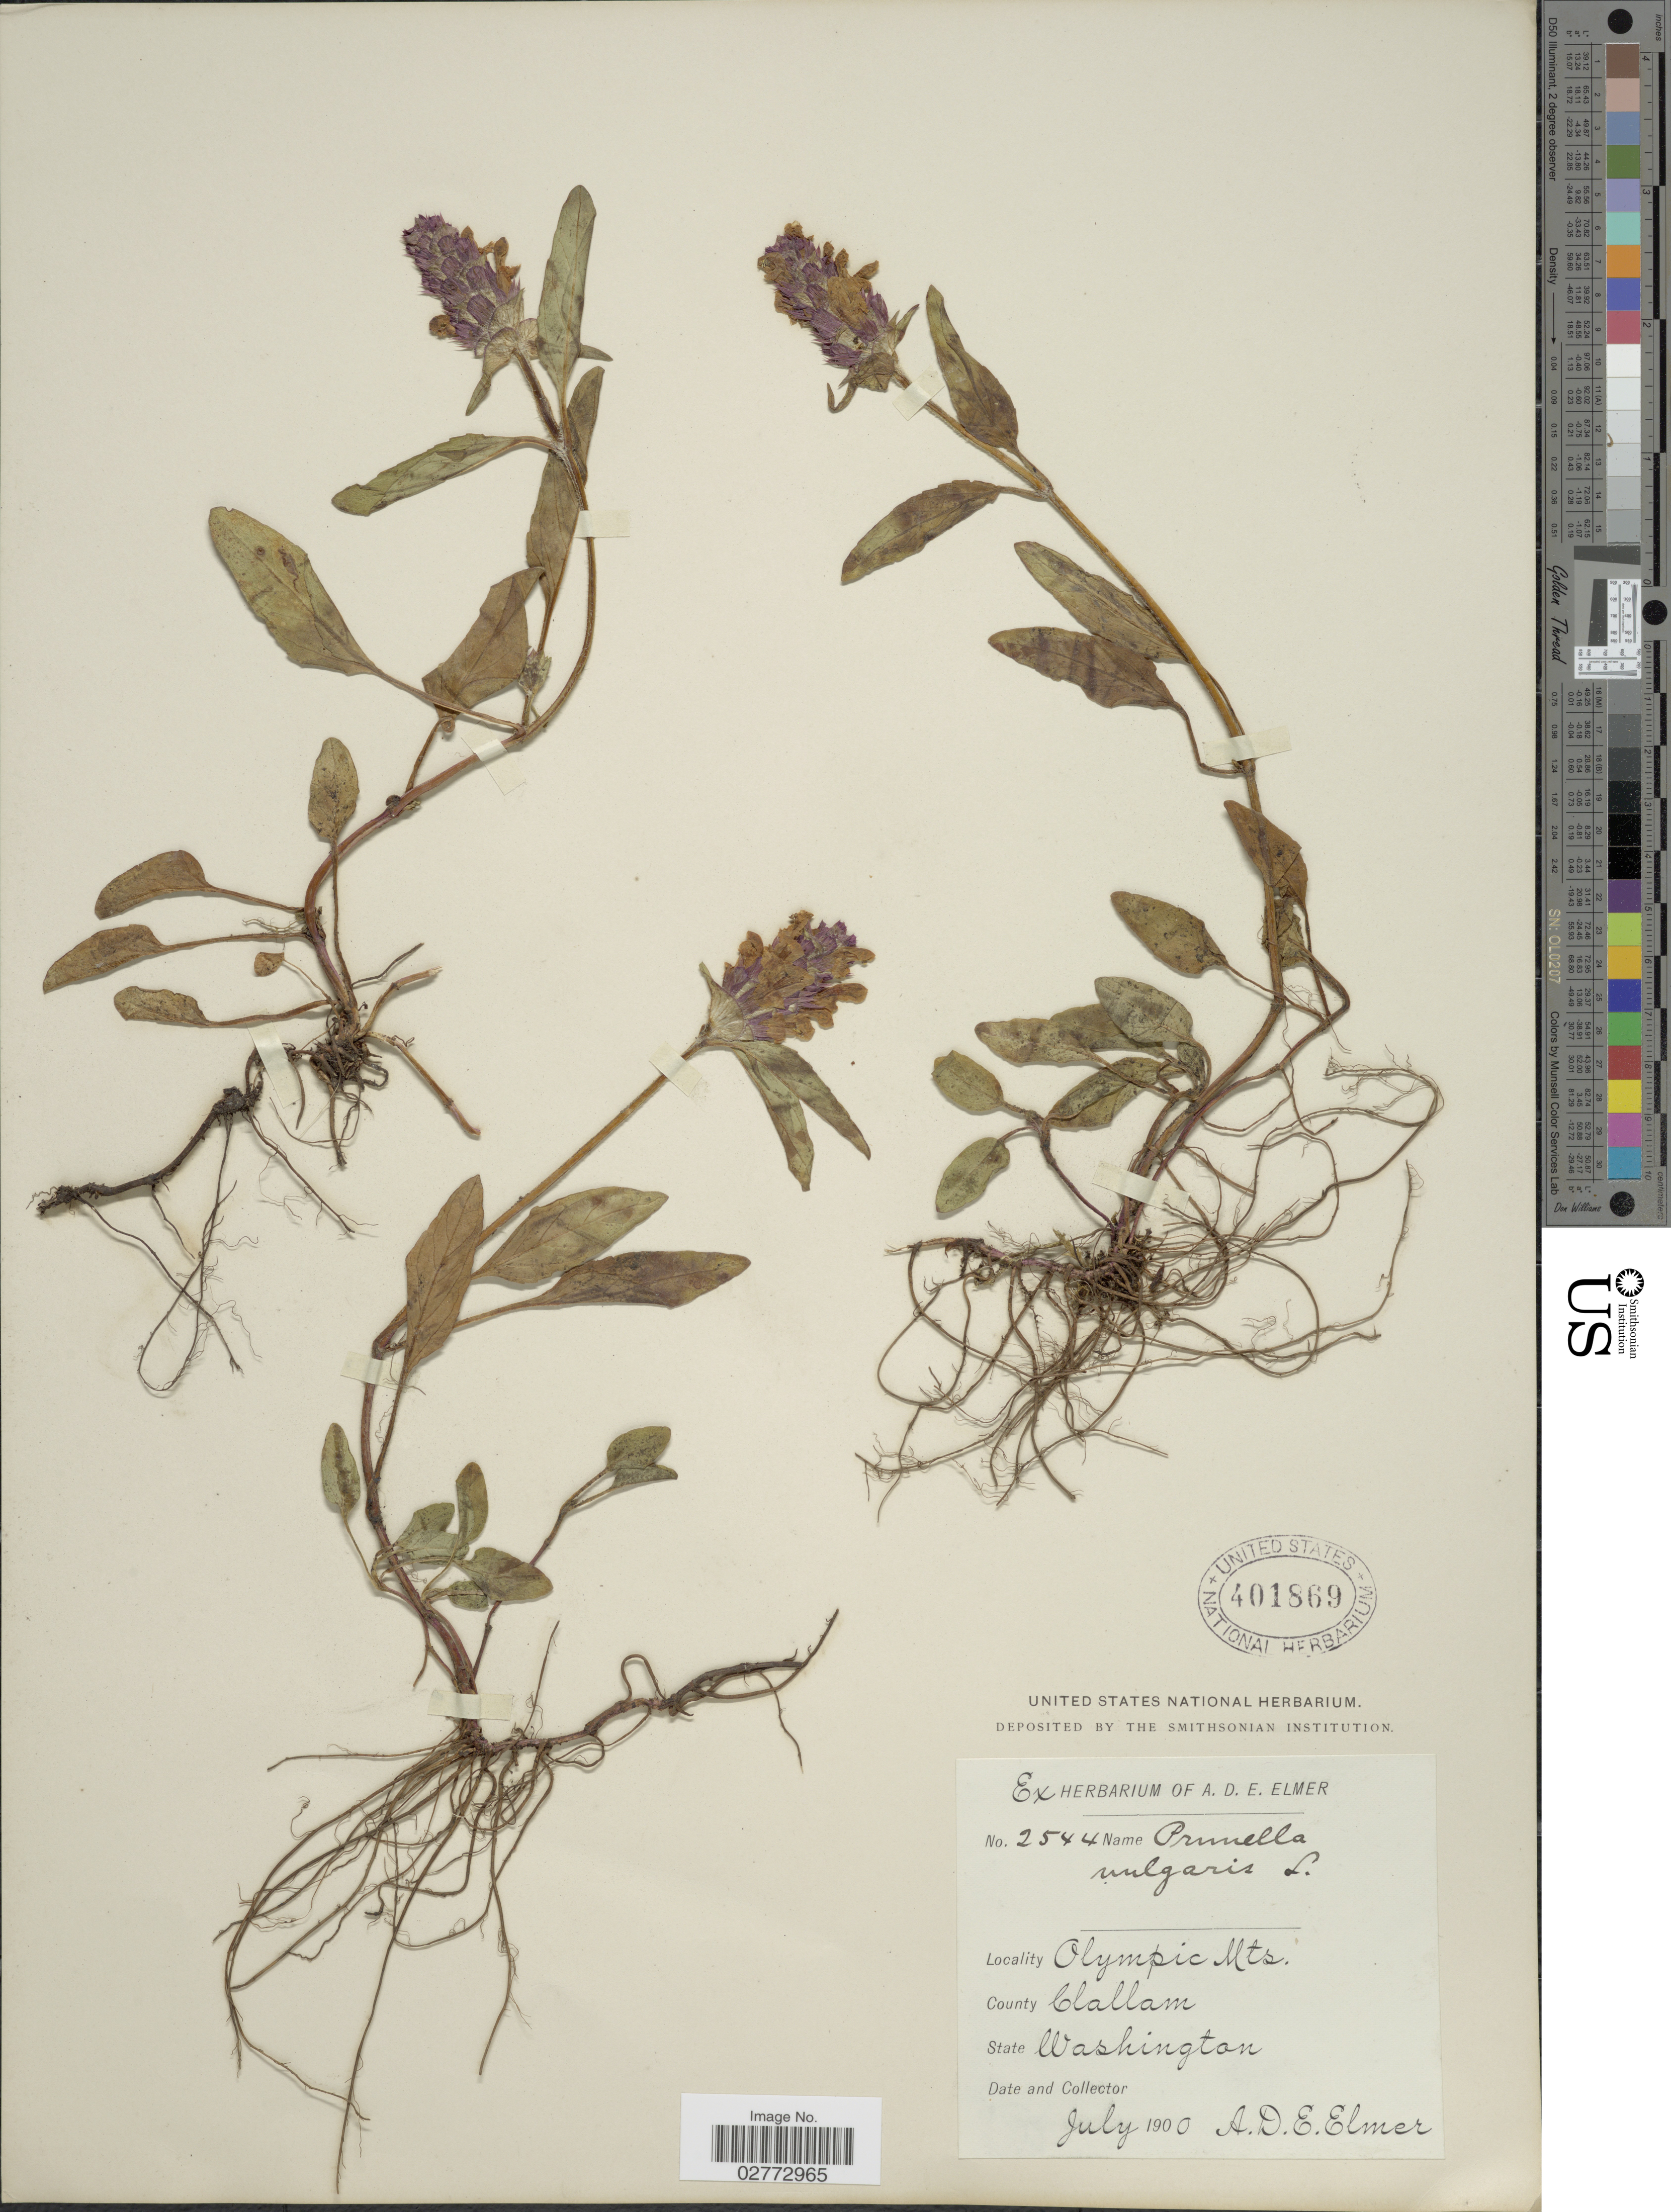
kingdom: Plantae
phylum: Tracheophyta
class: Magnoliopsida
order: Lamiales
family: Lamiaceae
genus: Prunella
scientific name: Prunella vulgaris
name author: L.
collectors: A. D. E. Elmer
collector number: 2544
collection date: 1900-07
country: United States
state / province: Washington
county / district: Clallam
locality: Olympic Mts. County Clallam.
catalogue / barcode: US 401869